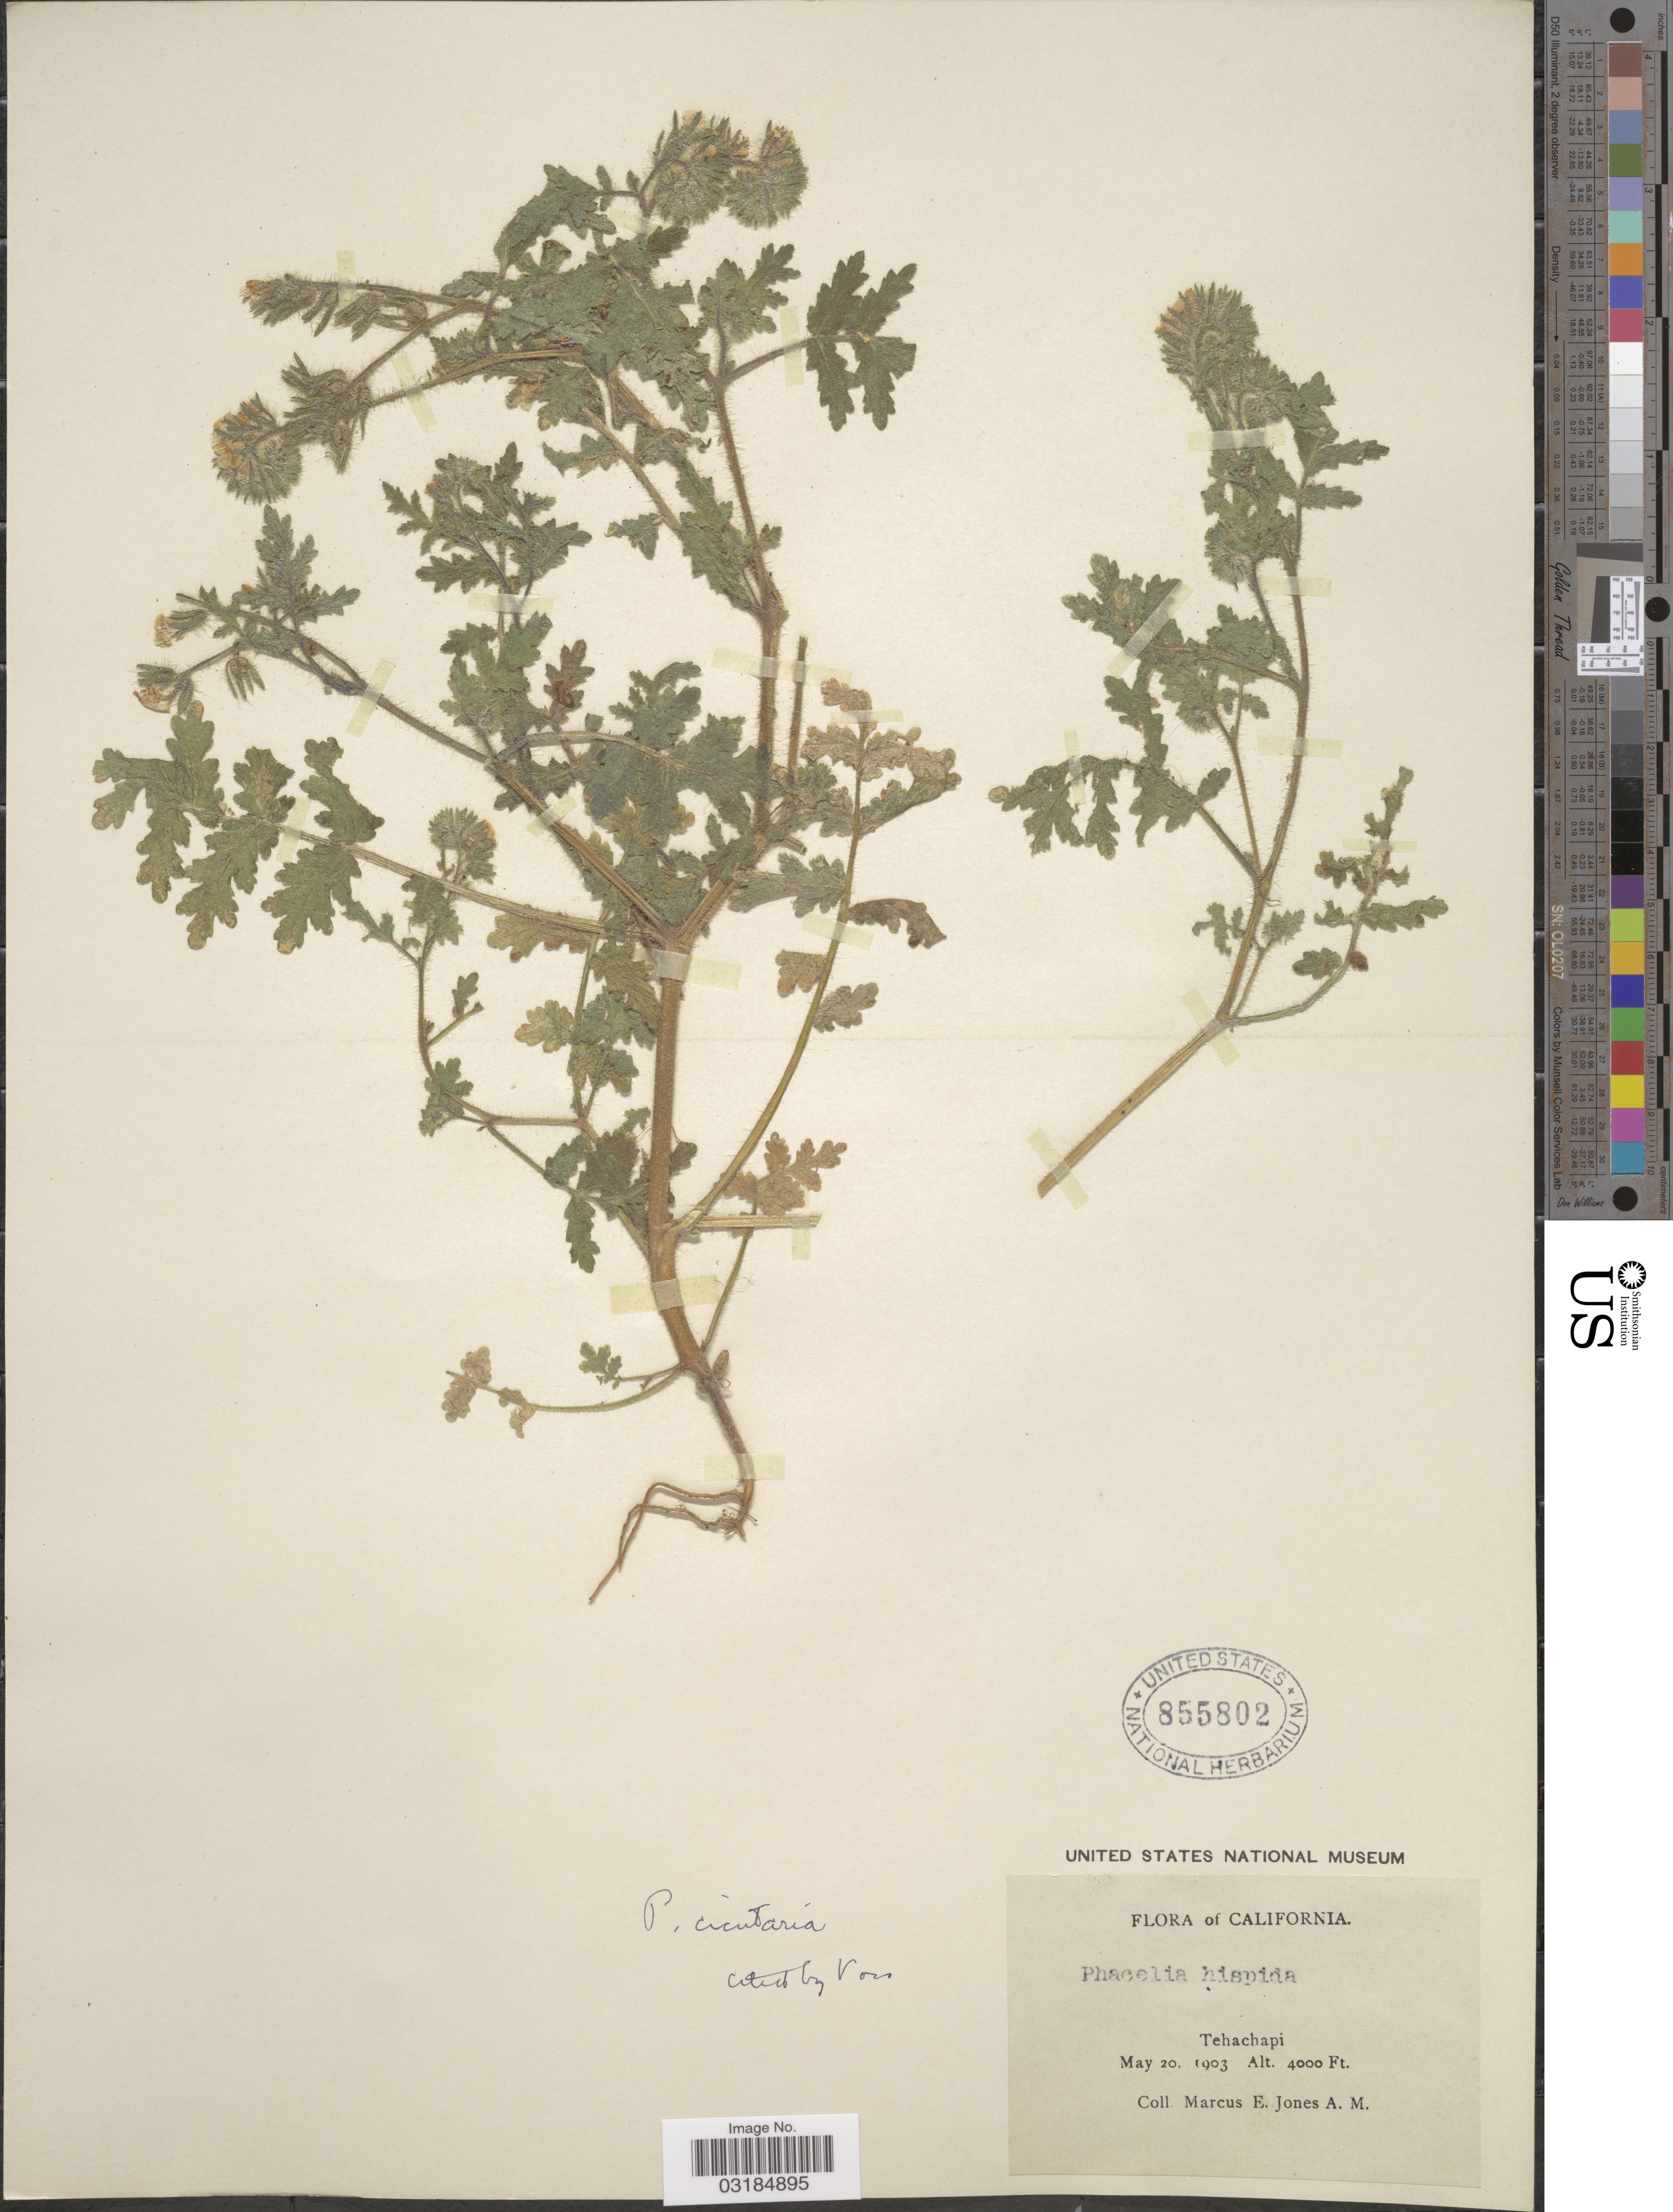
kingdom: Plantae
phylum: Tracheophyta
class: Magnoliopsida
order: Boraginales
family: Hydrophyllaceae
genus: Phacelia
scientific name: Phacelia cicutaria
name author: Greene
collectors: M. E. Jones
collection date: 1903-05-20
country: United States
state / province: California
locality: Tehachapi.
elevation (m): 1219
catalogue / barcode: US 855802